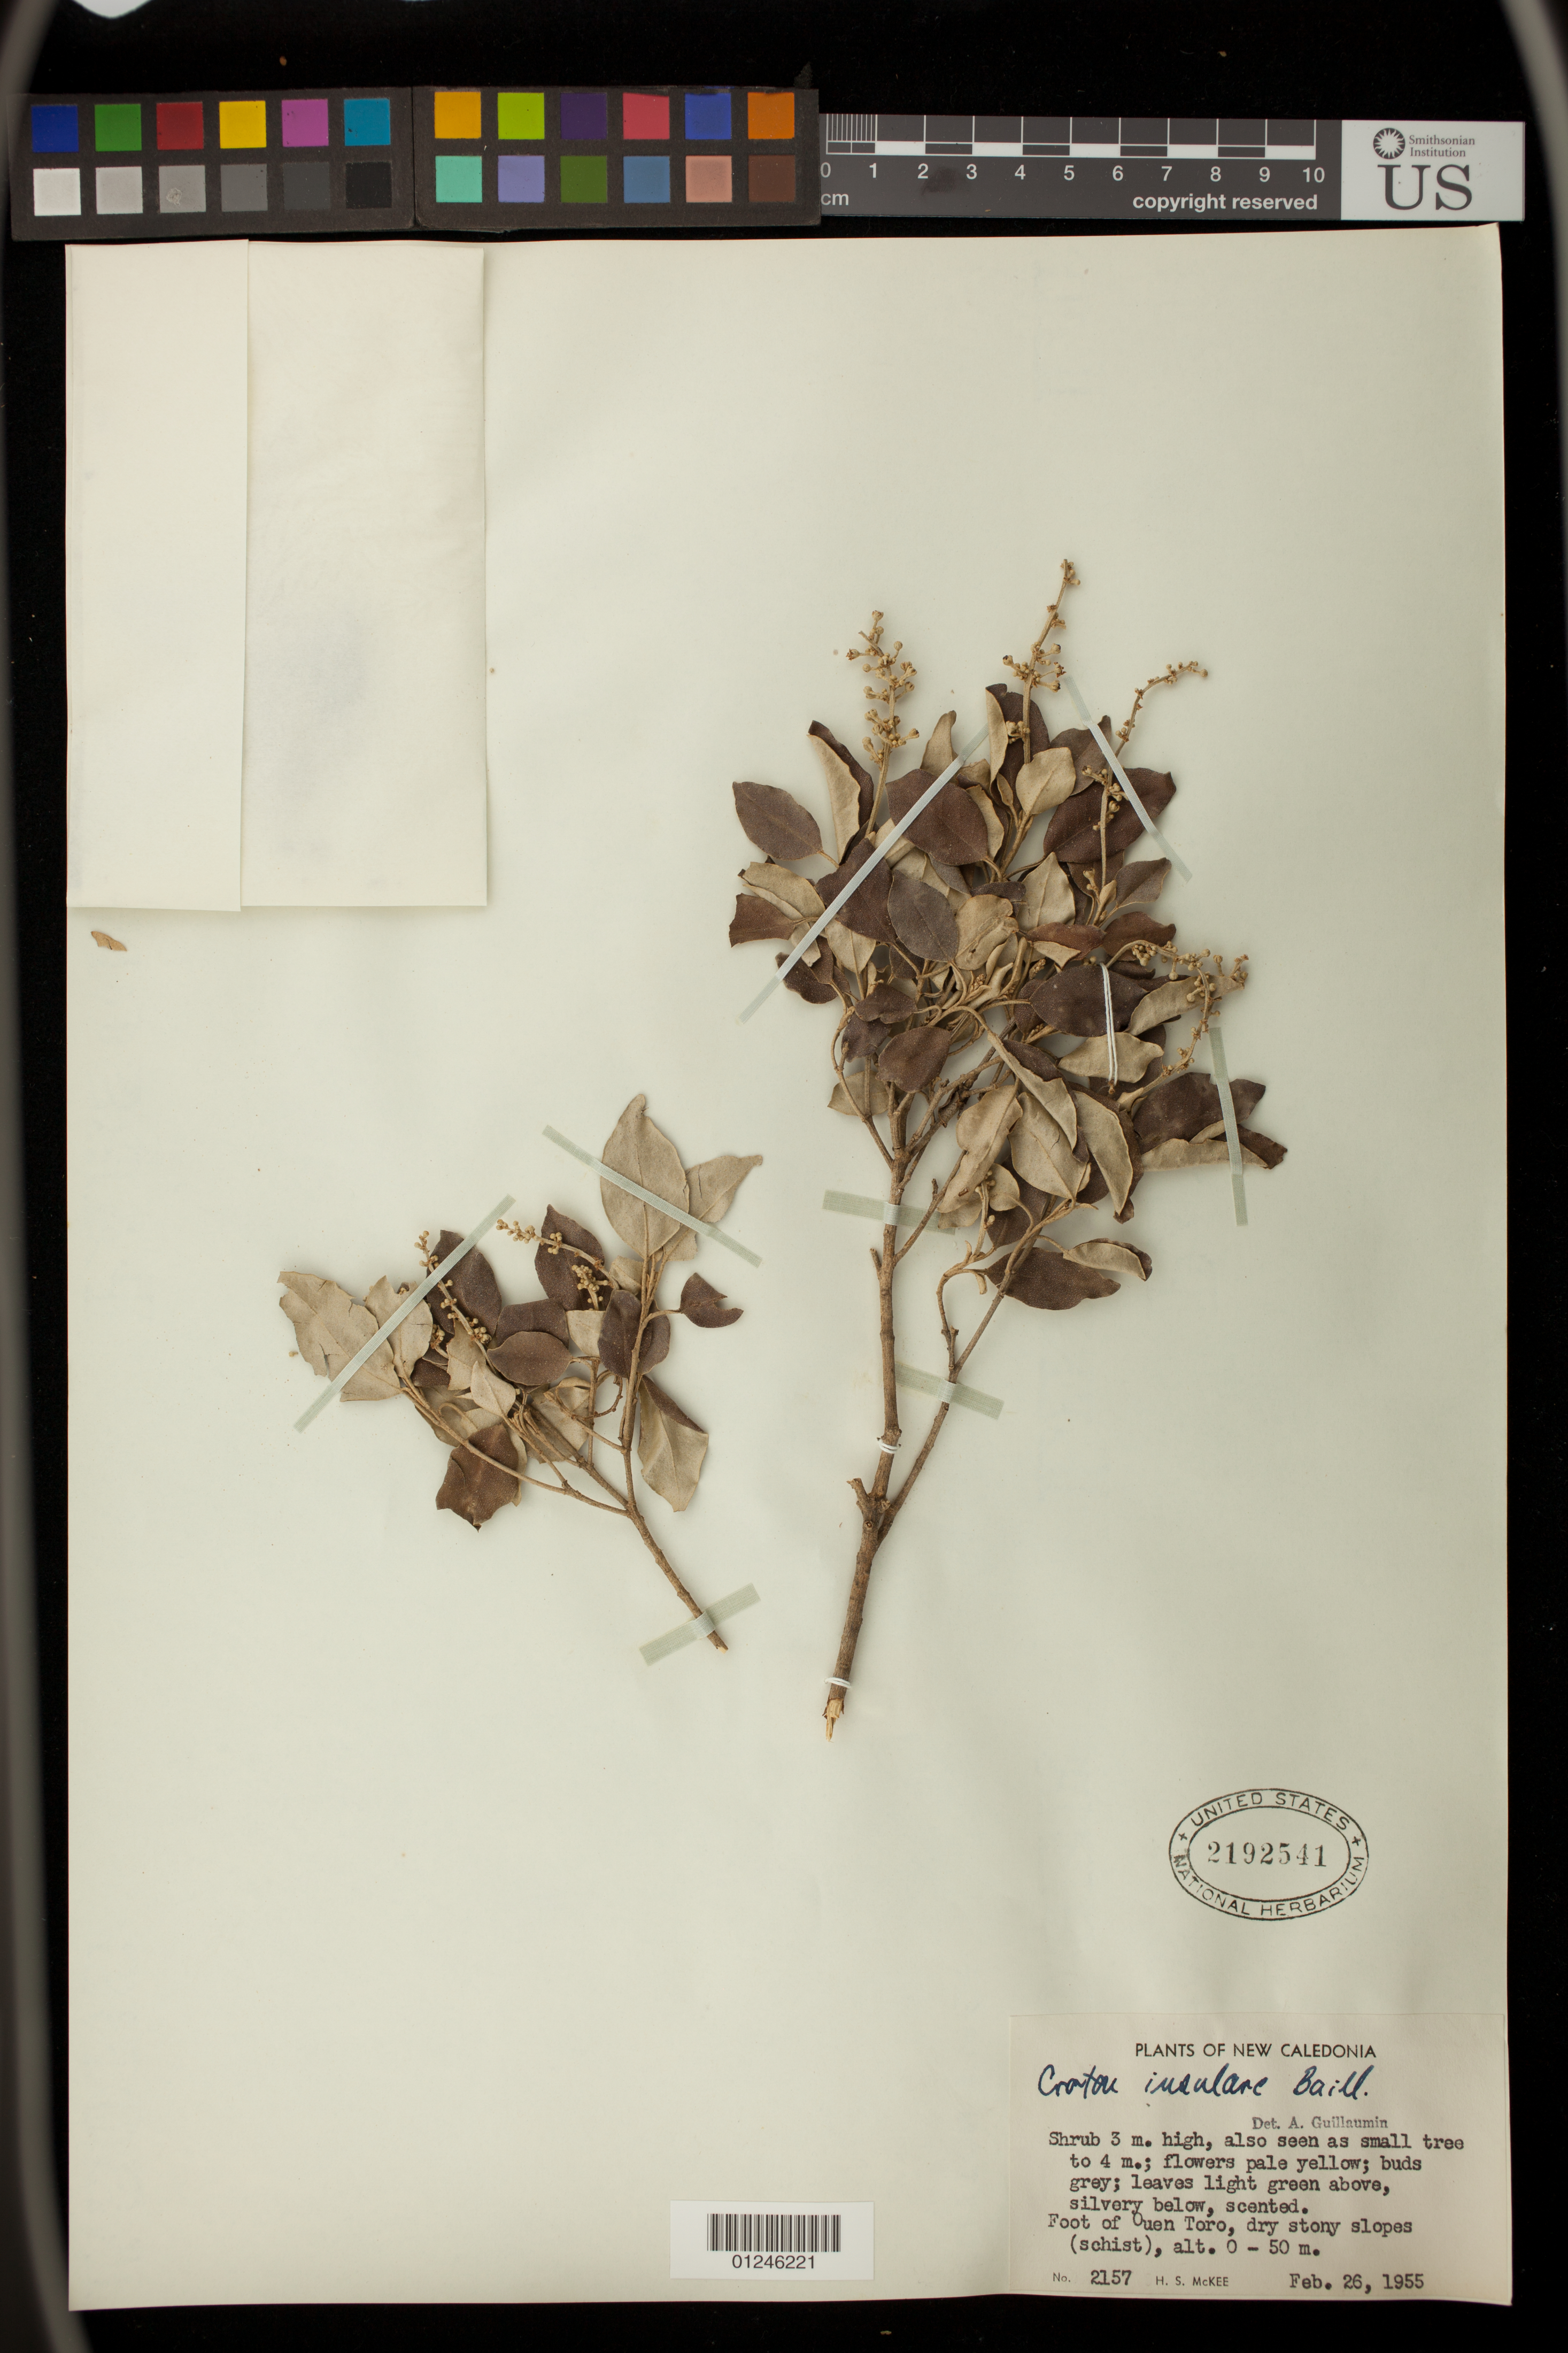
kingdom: Plantae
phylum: Tracheophyta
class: Magnoliopsida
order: Malpighiales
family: Euphorbiaceae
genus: Croton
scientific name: Croton insularis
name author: Baill.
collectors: H. S. McKee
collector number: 2157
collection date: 1955-02-26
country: New Caledonia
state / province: South Province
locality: Foot of Ouen Toro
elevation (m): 0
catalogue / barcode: US 2192541